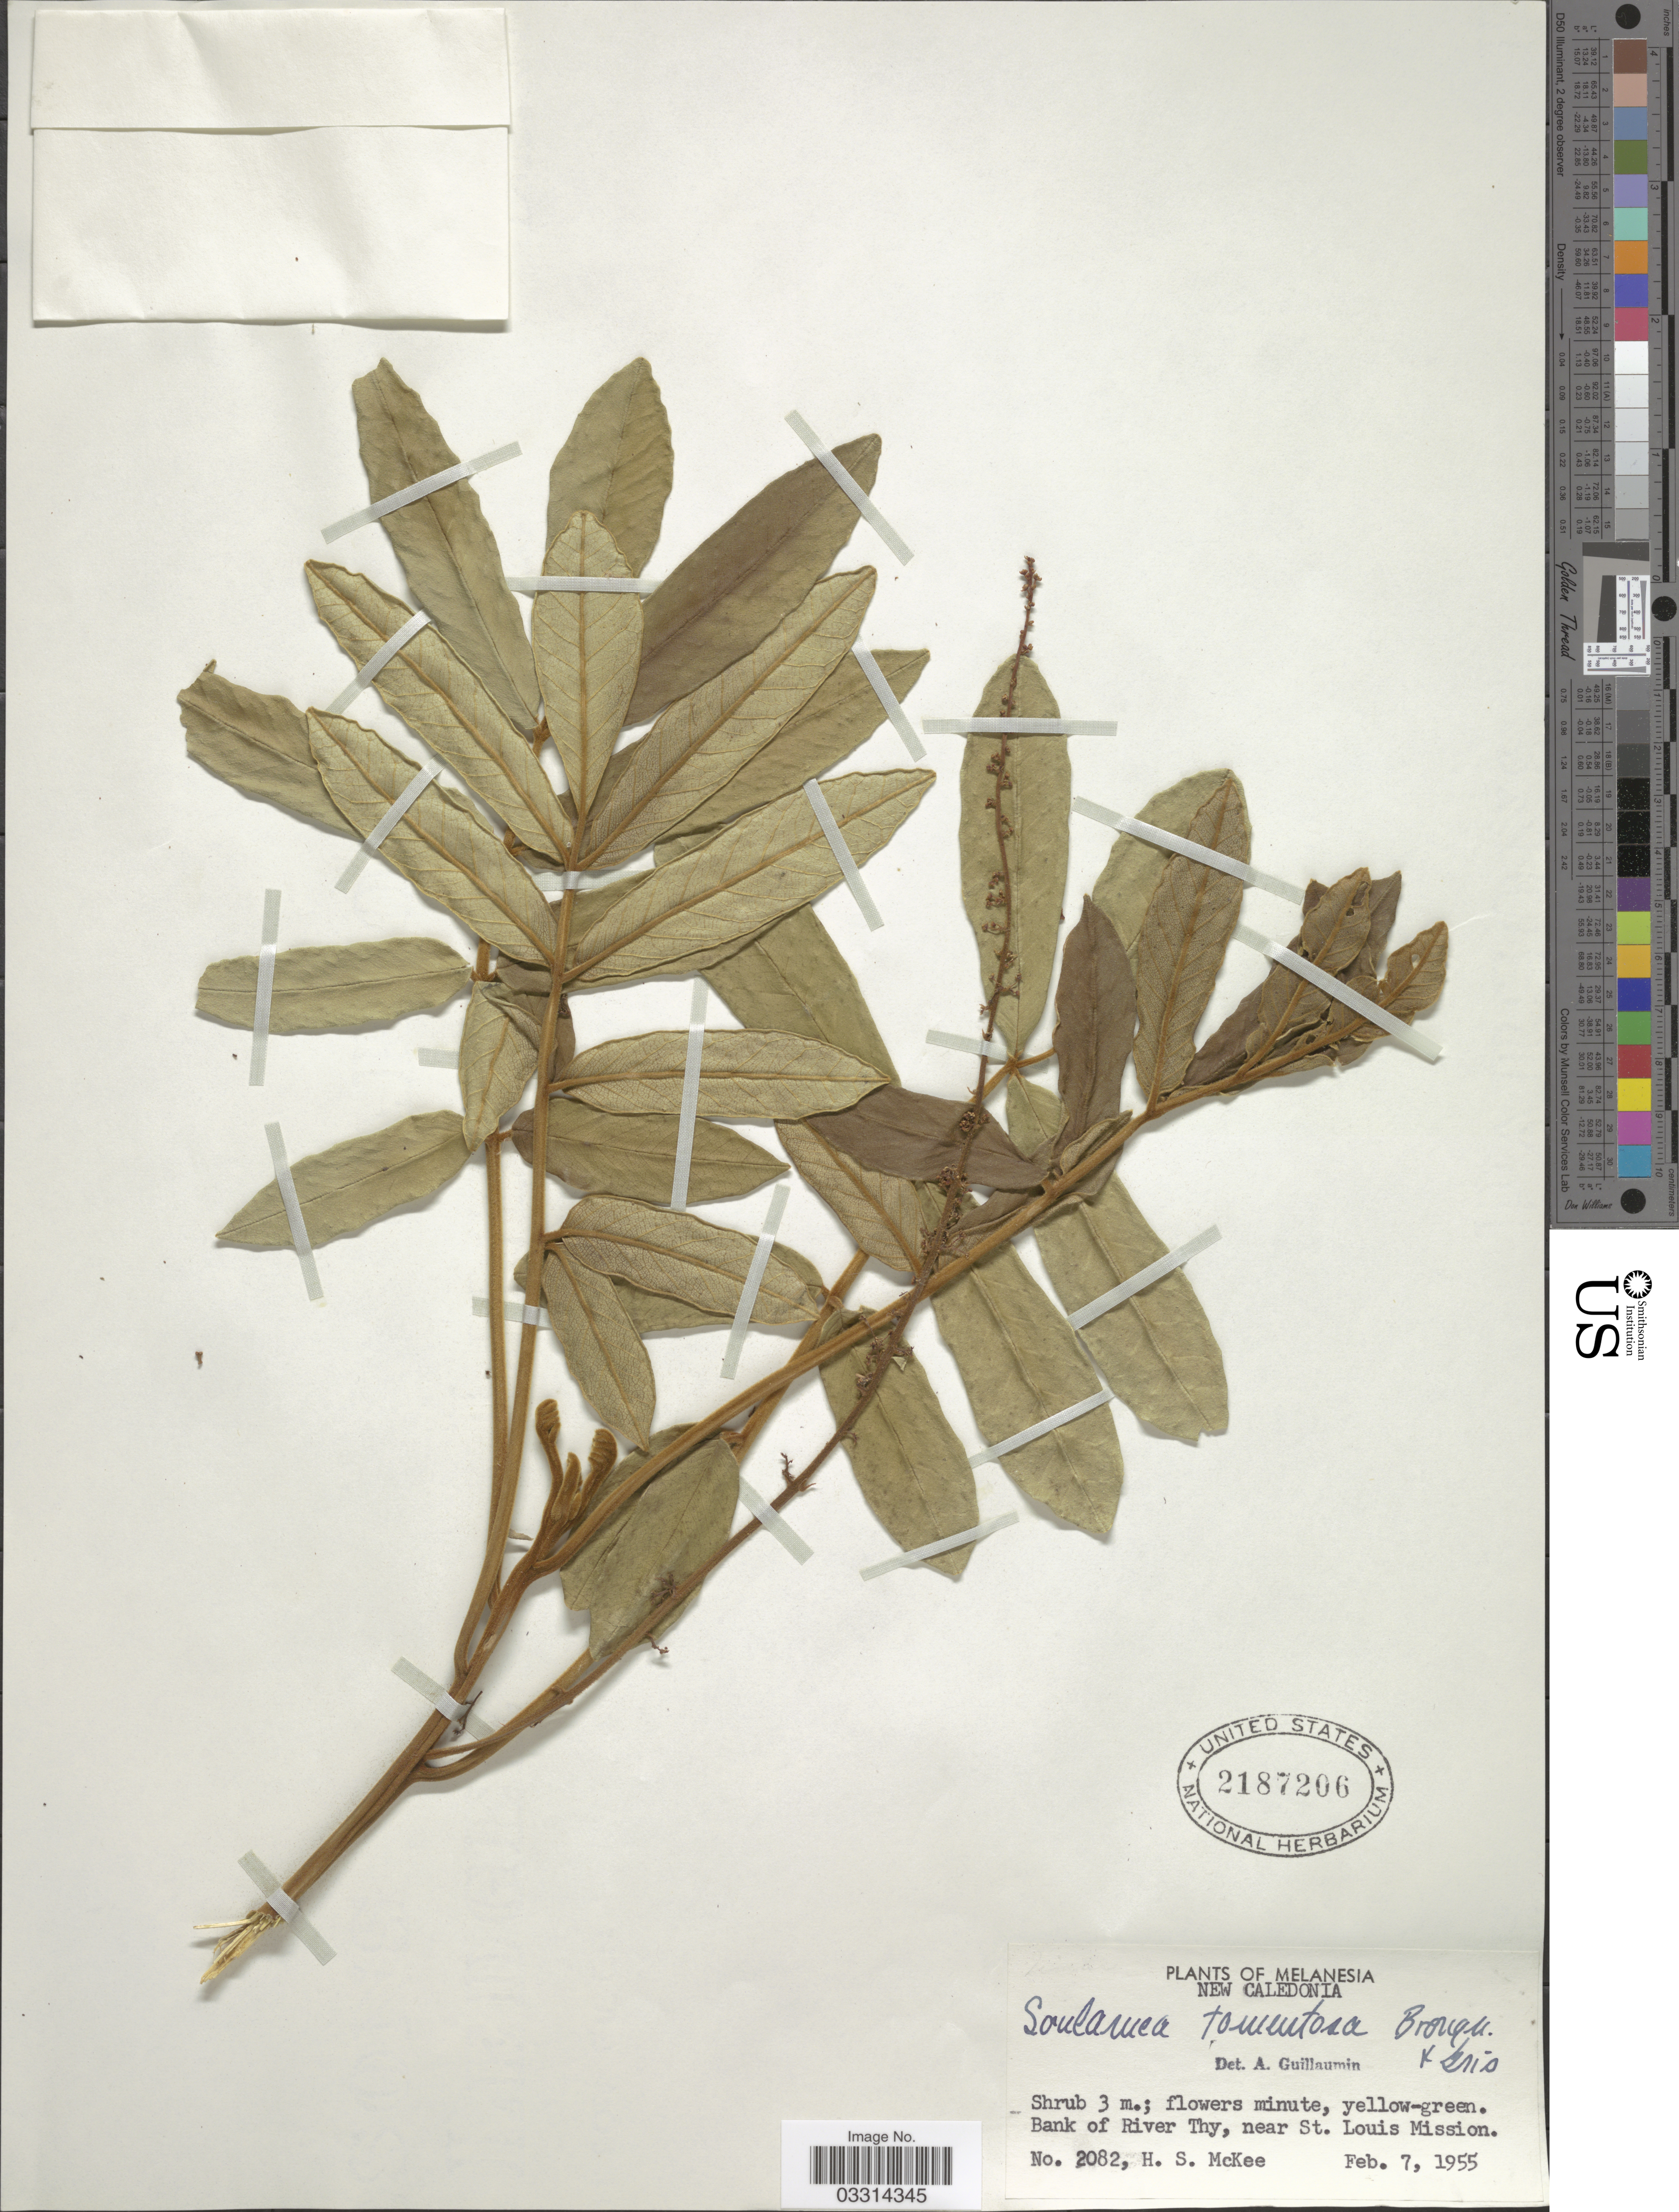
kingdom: Plantae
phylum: Tracheophyta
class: Magnoliopsida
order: Sapindales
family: Simaroubaceae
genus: Soulamea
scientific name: Soulamea tomentosa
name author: Brongn. & Gris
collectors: H. S. McKee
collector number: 2082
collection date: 1955-02-07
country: New Caledonia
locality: Melanesia. Bank of River Thy, near St. Louis Mission.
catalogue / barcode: US 2187206